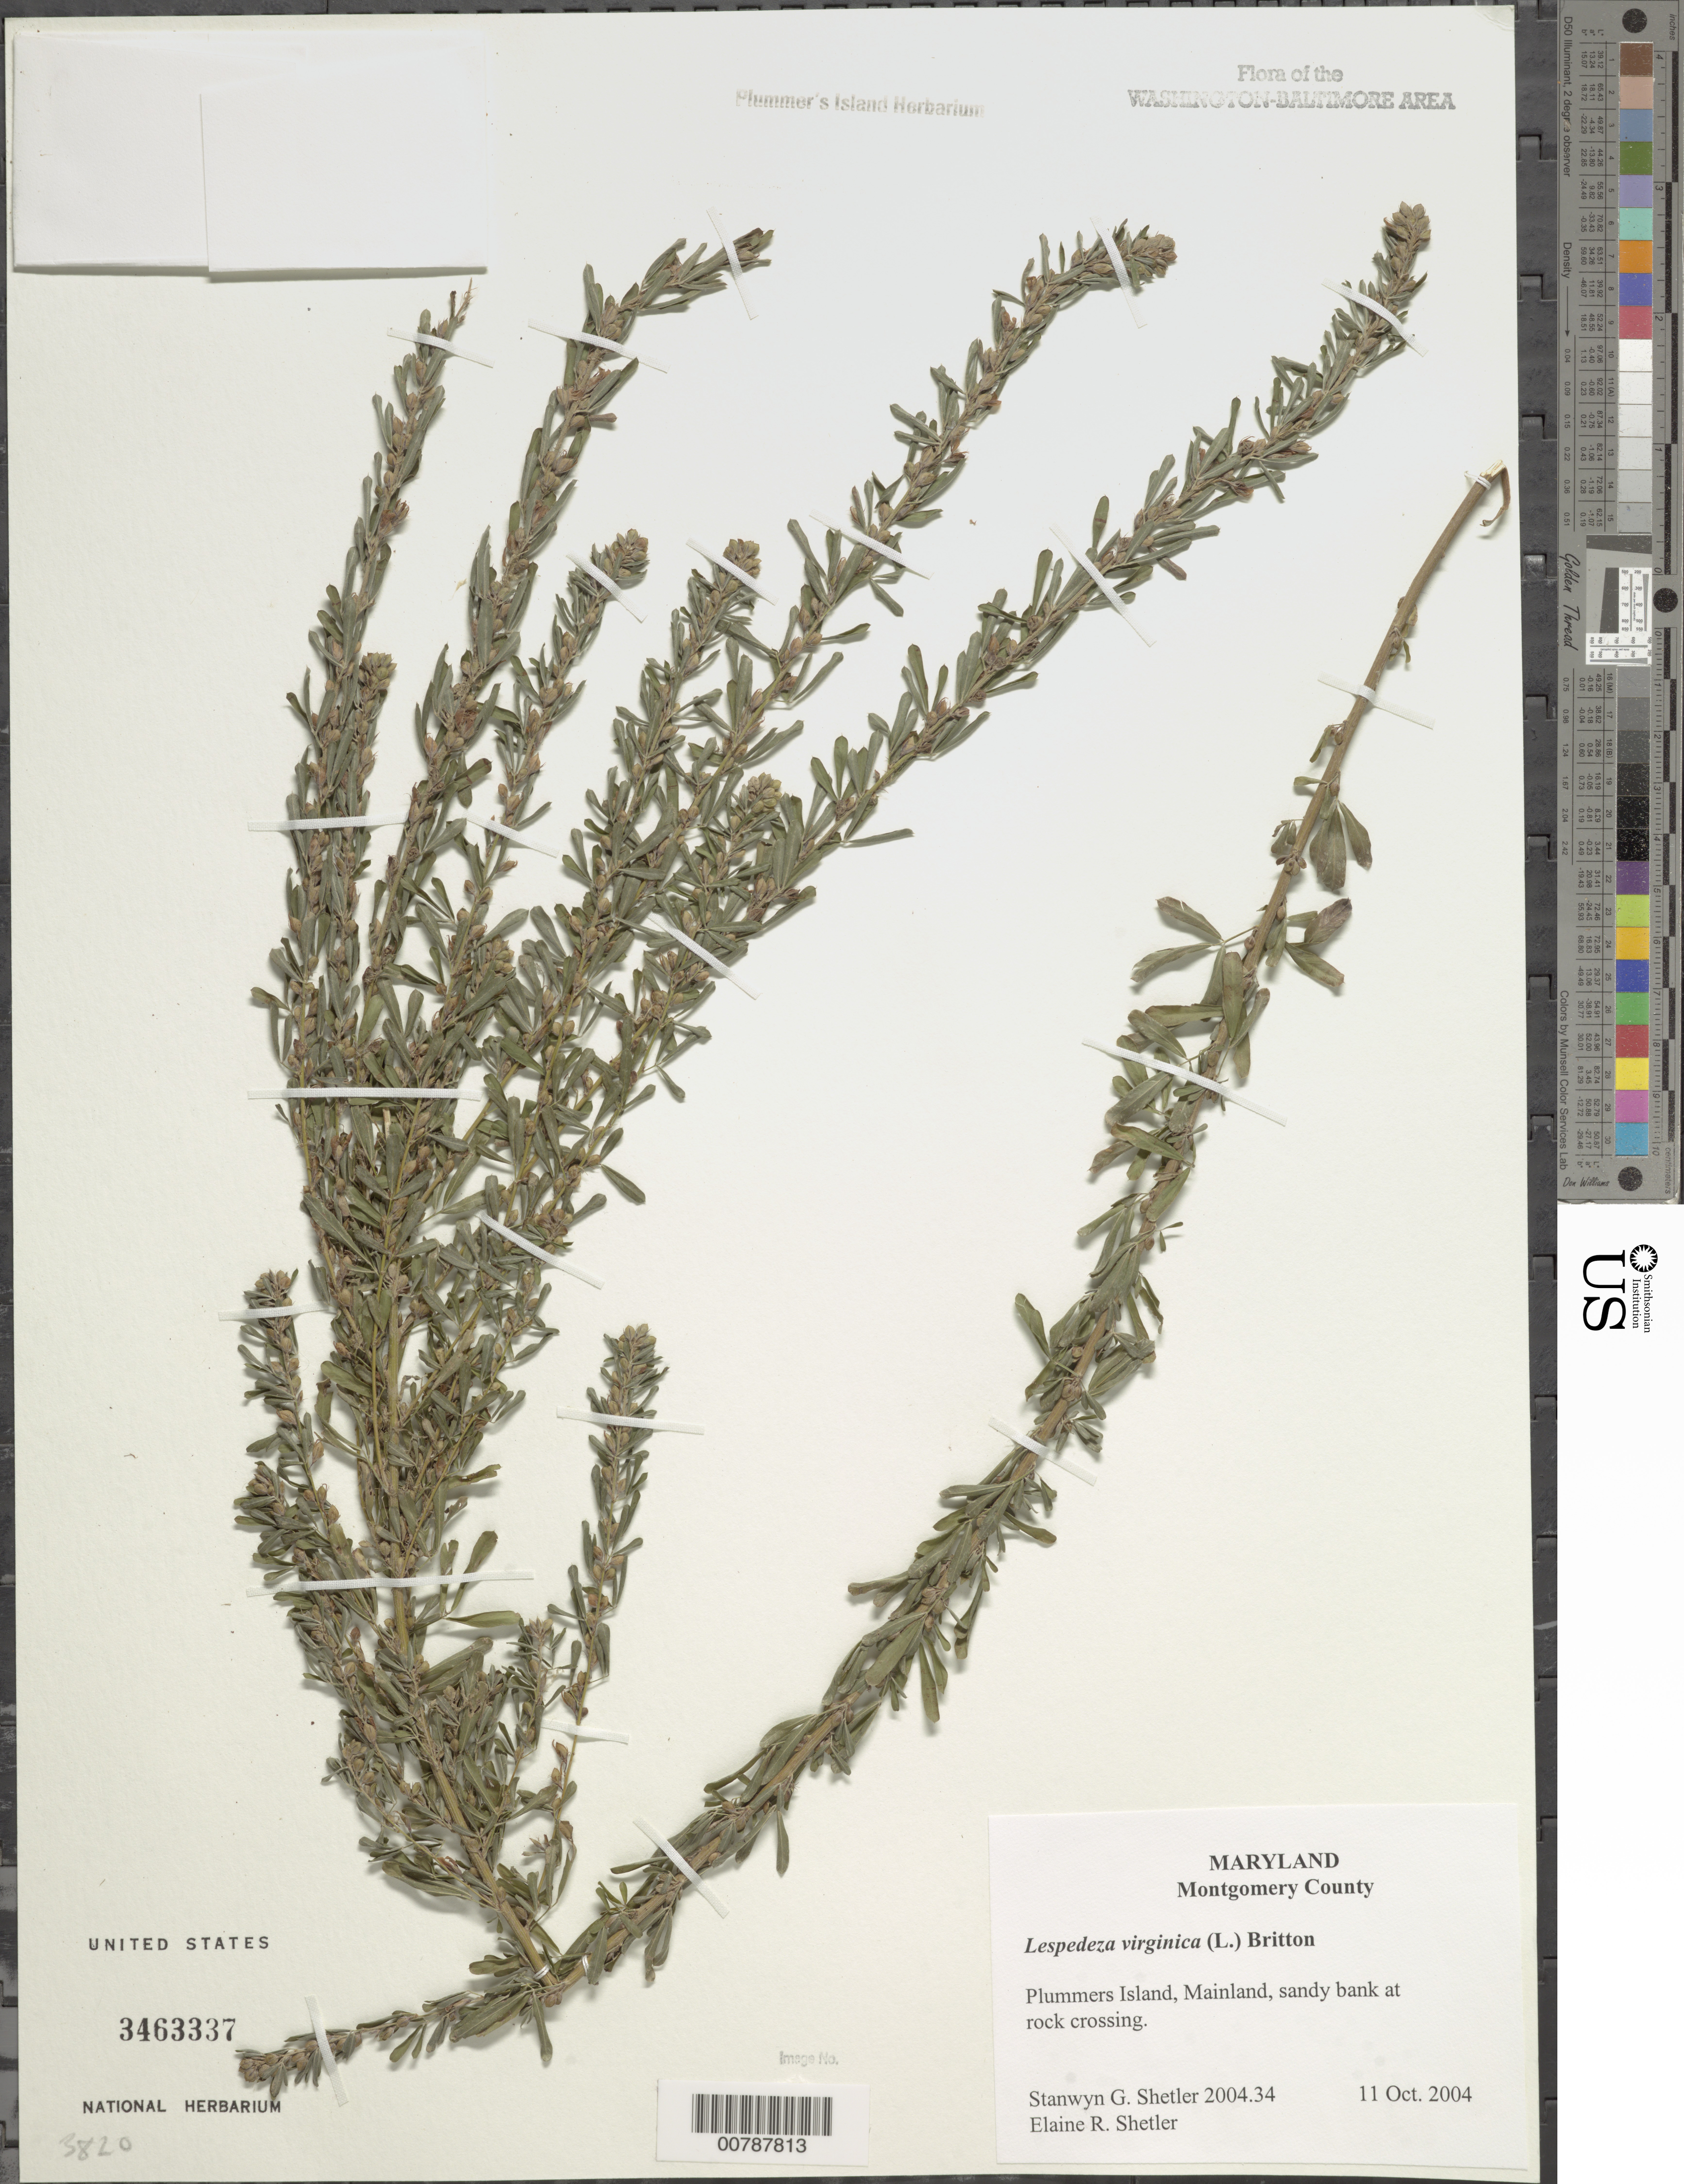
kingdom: Plantae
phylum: Tracheophyta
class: Magnoliopsida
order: Fabales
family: Fabaceae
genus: Lespedeza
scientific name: Lespedeza virginica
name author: (L.) Britton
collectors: S. Shetler & E. R. Shetler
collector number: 2004.34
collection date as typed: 11 Oct 2004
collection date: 2004-10-11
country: United States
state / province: Maryland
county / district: Montgomery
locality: Plummer's Island, mainland C. & O. Canal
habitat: sandy bank at rock crossing.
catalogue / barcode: US 3463337